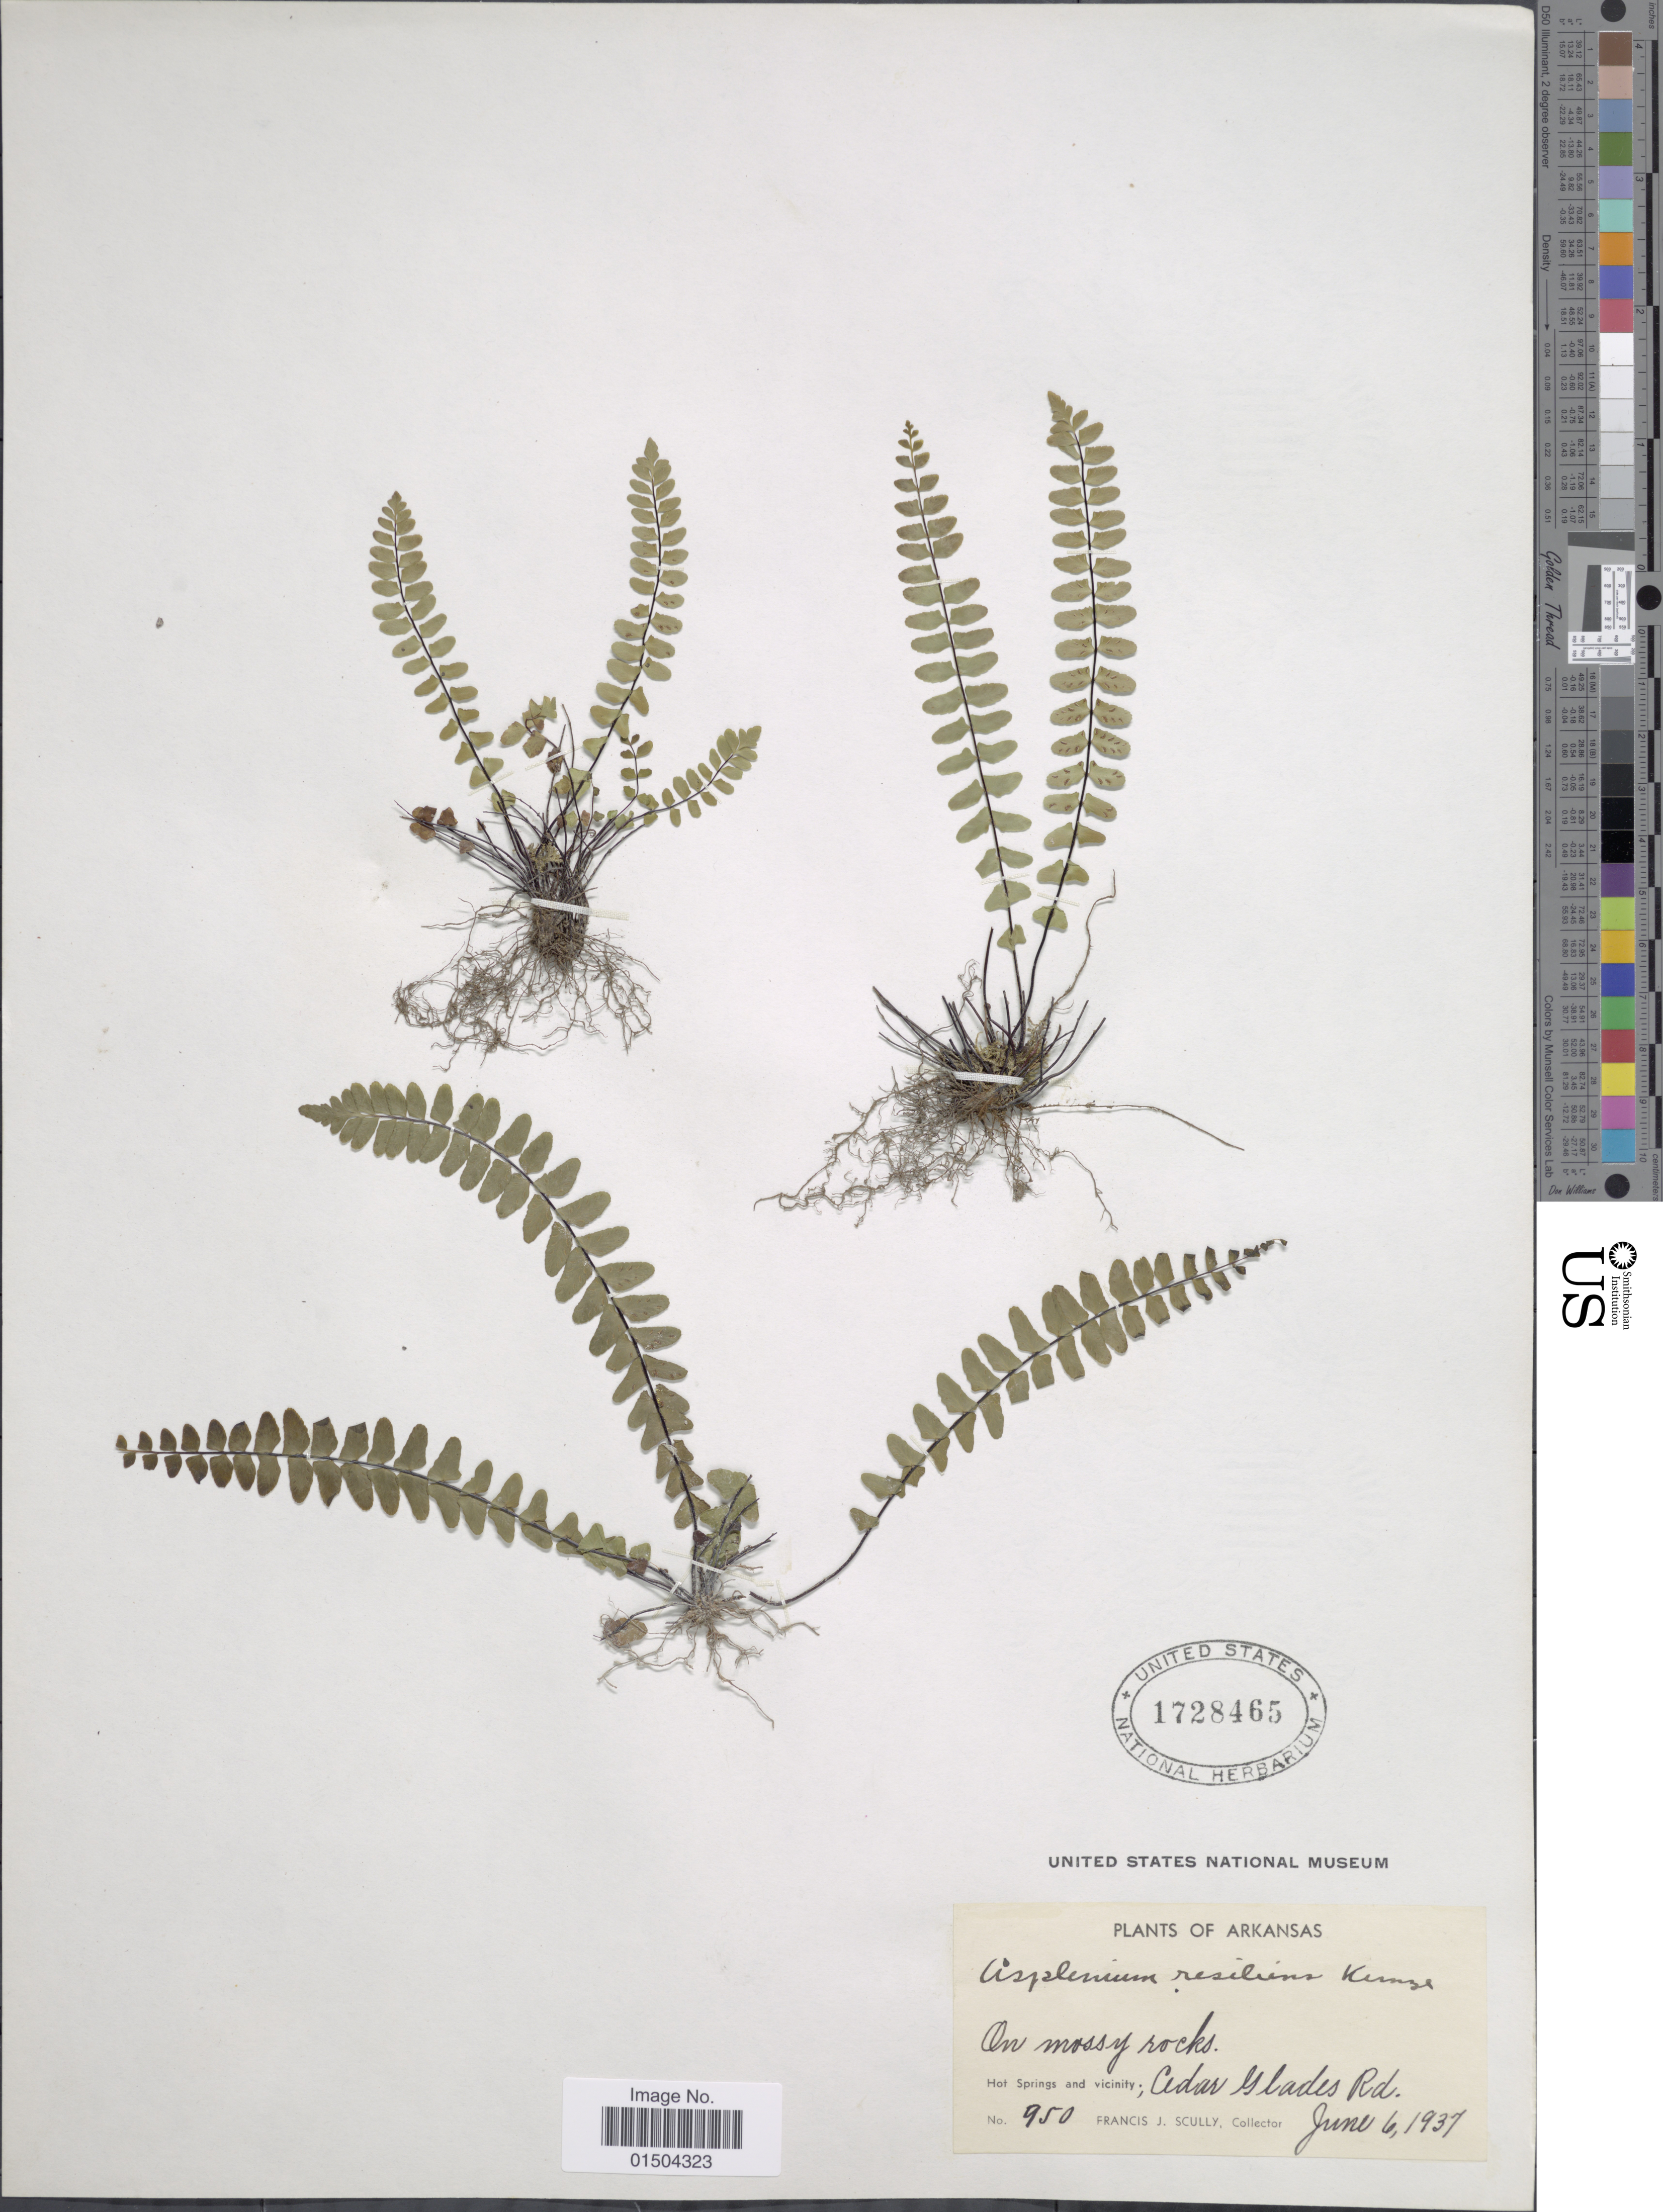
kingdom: Plantae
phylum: Tracheophyta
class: Polypodiopsida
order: Polypodiales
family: Aspleniaceae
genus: Asplenium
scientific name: Asplenium resiliens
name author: Kunze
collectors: F. J. Scully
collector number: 950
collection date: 1937-06-06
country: United States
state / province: Arkansas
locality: Hot Springs and vicinity; Cedar Glades Rd.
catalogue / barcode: US 1728465